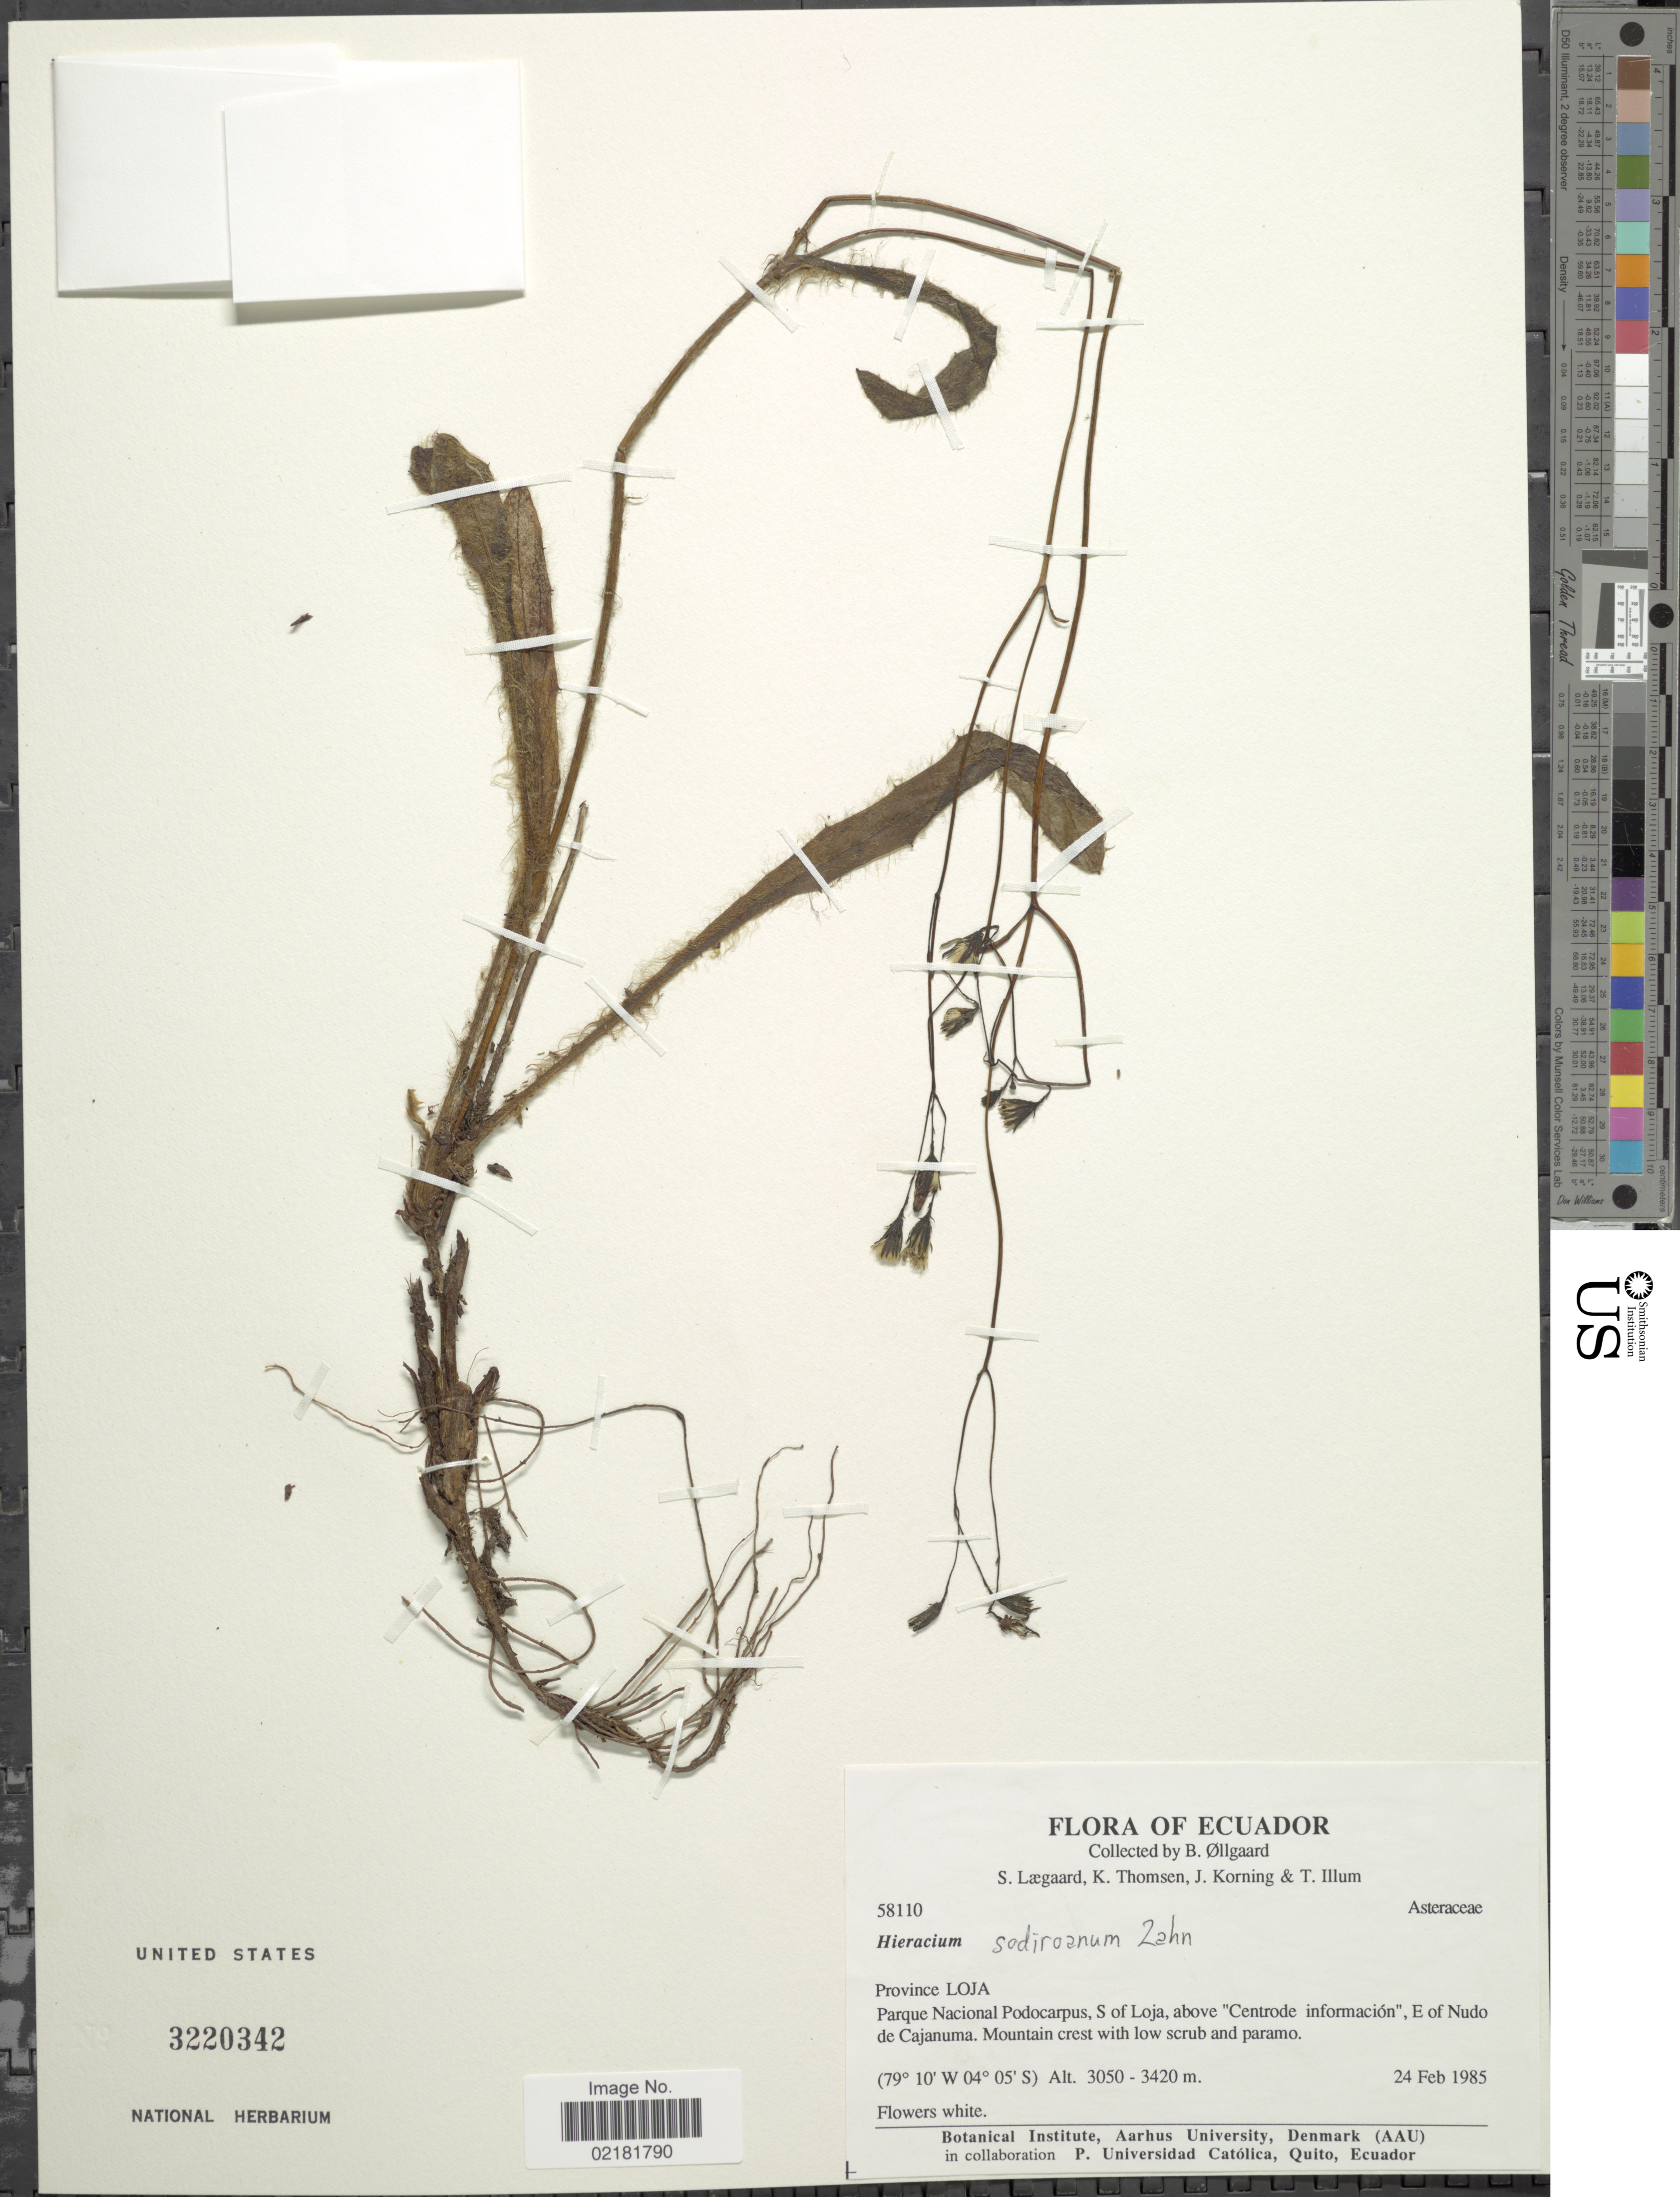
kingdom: Plantae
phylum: Tracheophyta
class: Magnoliopsida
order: Asterales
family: Asteraceae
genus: Hieracium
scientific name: Hieracium sodiroanum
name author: Zahn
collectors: B. Øllgaard, S. Lægaard, K. Thomsen, J. Korning & T. Illum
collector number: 58110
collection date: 1985-02-24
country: Ecuador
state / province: Loja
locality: Parque Nacional Podocarpus, S of Loja, above "Centrode informacion", E of Nudo de Cajanuma.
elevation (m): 3050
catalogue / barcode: US 3220342